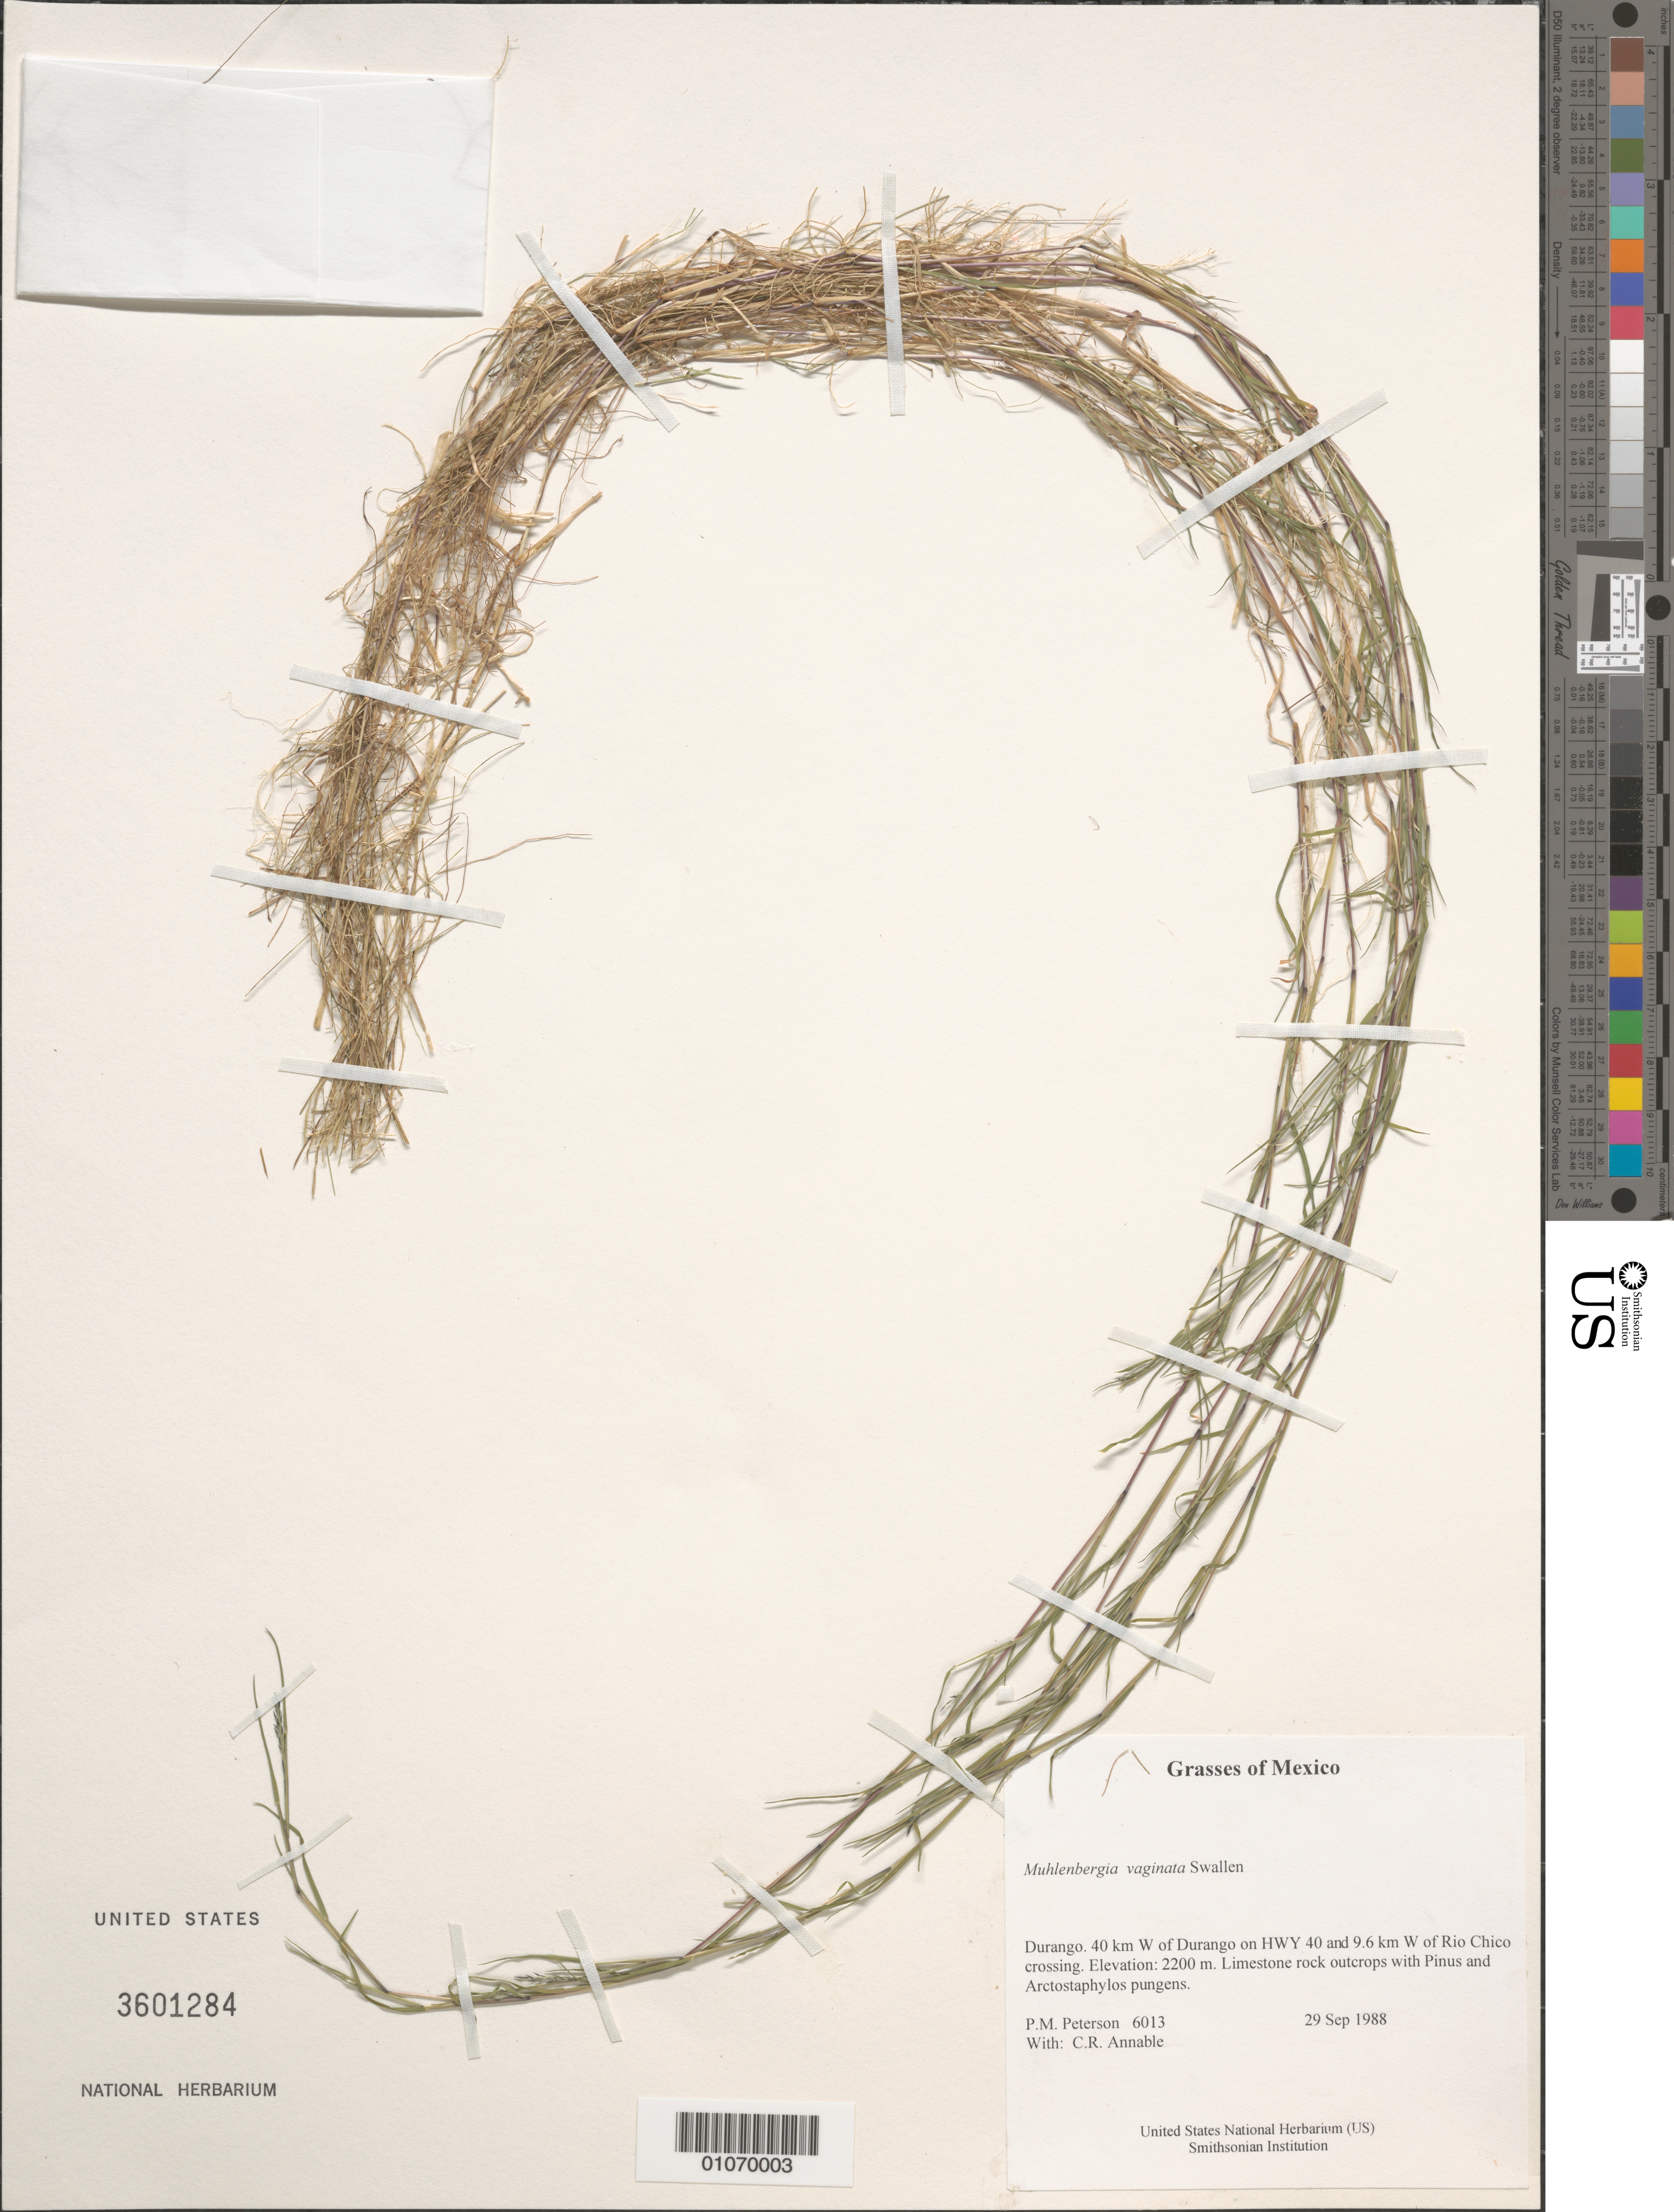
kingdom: Plantae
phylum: Tracheophyta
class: Liliopsida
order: Poales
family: Poaceae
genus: Muhlenbergia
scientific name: Muhlenbergia vaginata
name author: Swallen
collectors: P. M. Peterson & C. R. Annable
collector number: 06013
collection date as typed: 29 Sep 1988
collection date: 1988-09-29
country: Mexico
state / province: Durango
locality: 40 km W of Durango on HWY 40 and 9.6 km W of Rio Chico crossing.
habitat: Limestone rock outcrops with Pinus and Arctostaphylos pungens.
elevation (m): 2200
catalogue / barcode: US 3601284